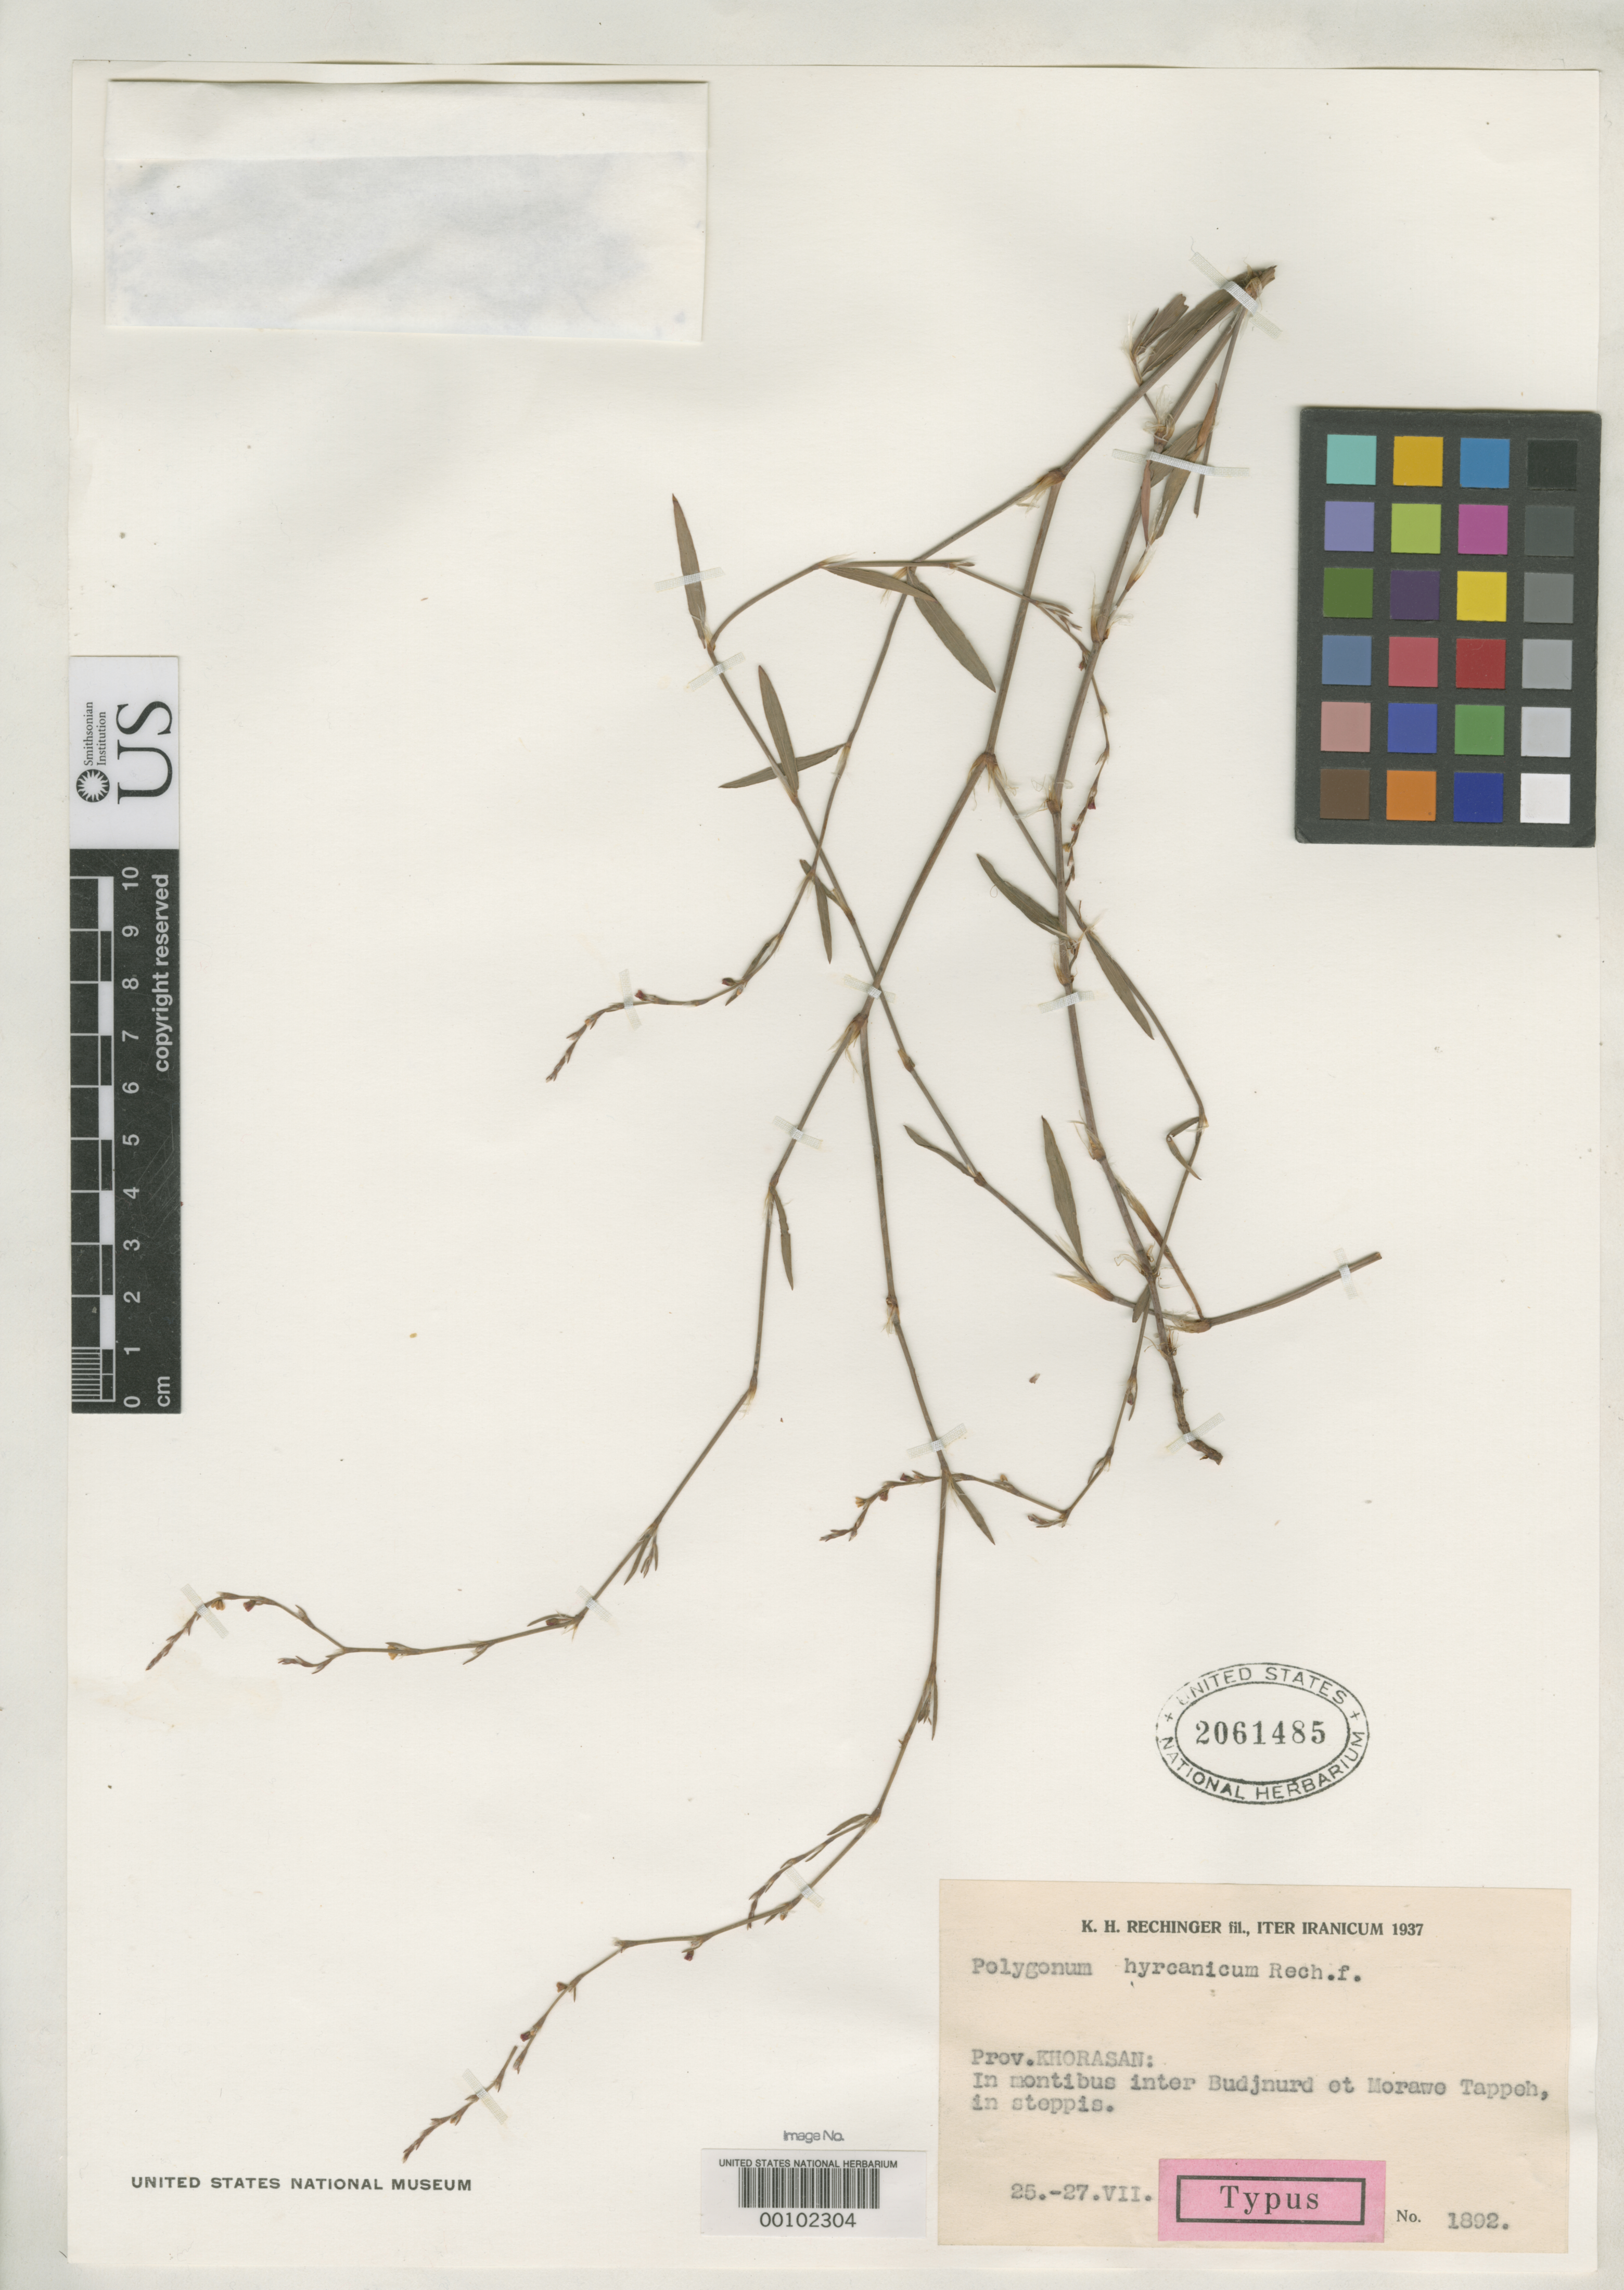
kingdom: Plantae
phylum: Tracheophyta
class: Magnoliopsida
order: Caryophyllales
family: Polygonaceae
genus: Polygonum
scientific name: Polygonum hyrcanicum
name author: Rech. f.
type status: Isotype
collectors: K. H. Rechinger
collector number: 1892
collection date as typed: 25 Jul 1937 to 27 Jul 1937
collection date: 1937-07-25/1937-07-27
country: Iran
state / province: Khorasan [obsolete]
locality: Between Budjnurd and Morawe Tappeh.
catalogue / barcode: US 2061485